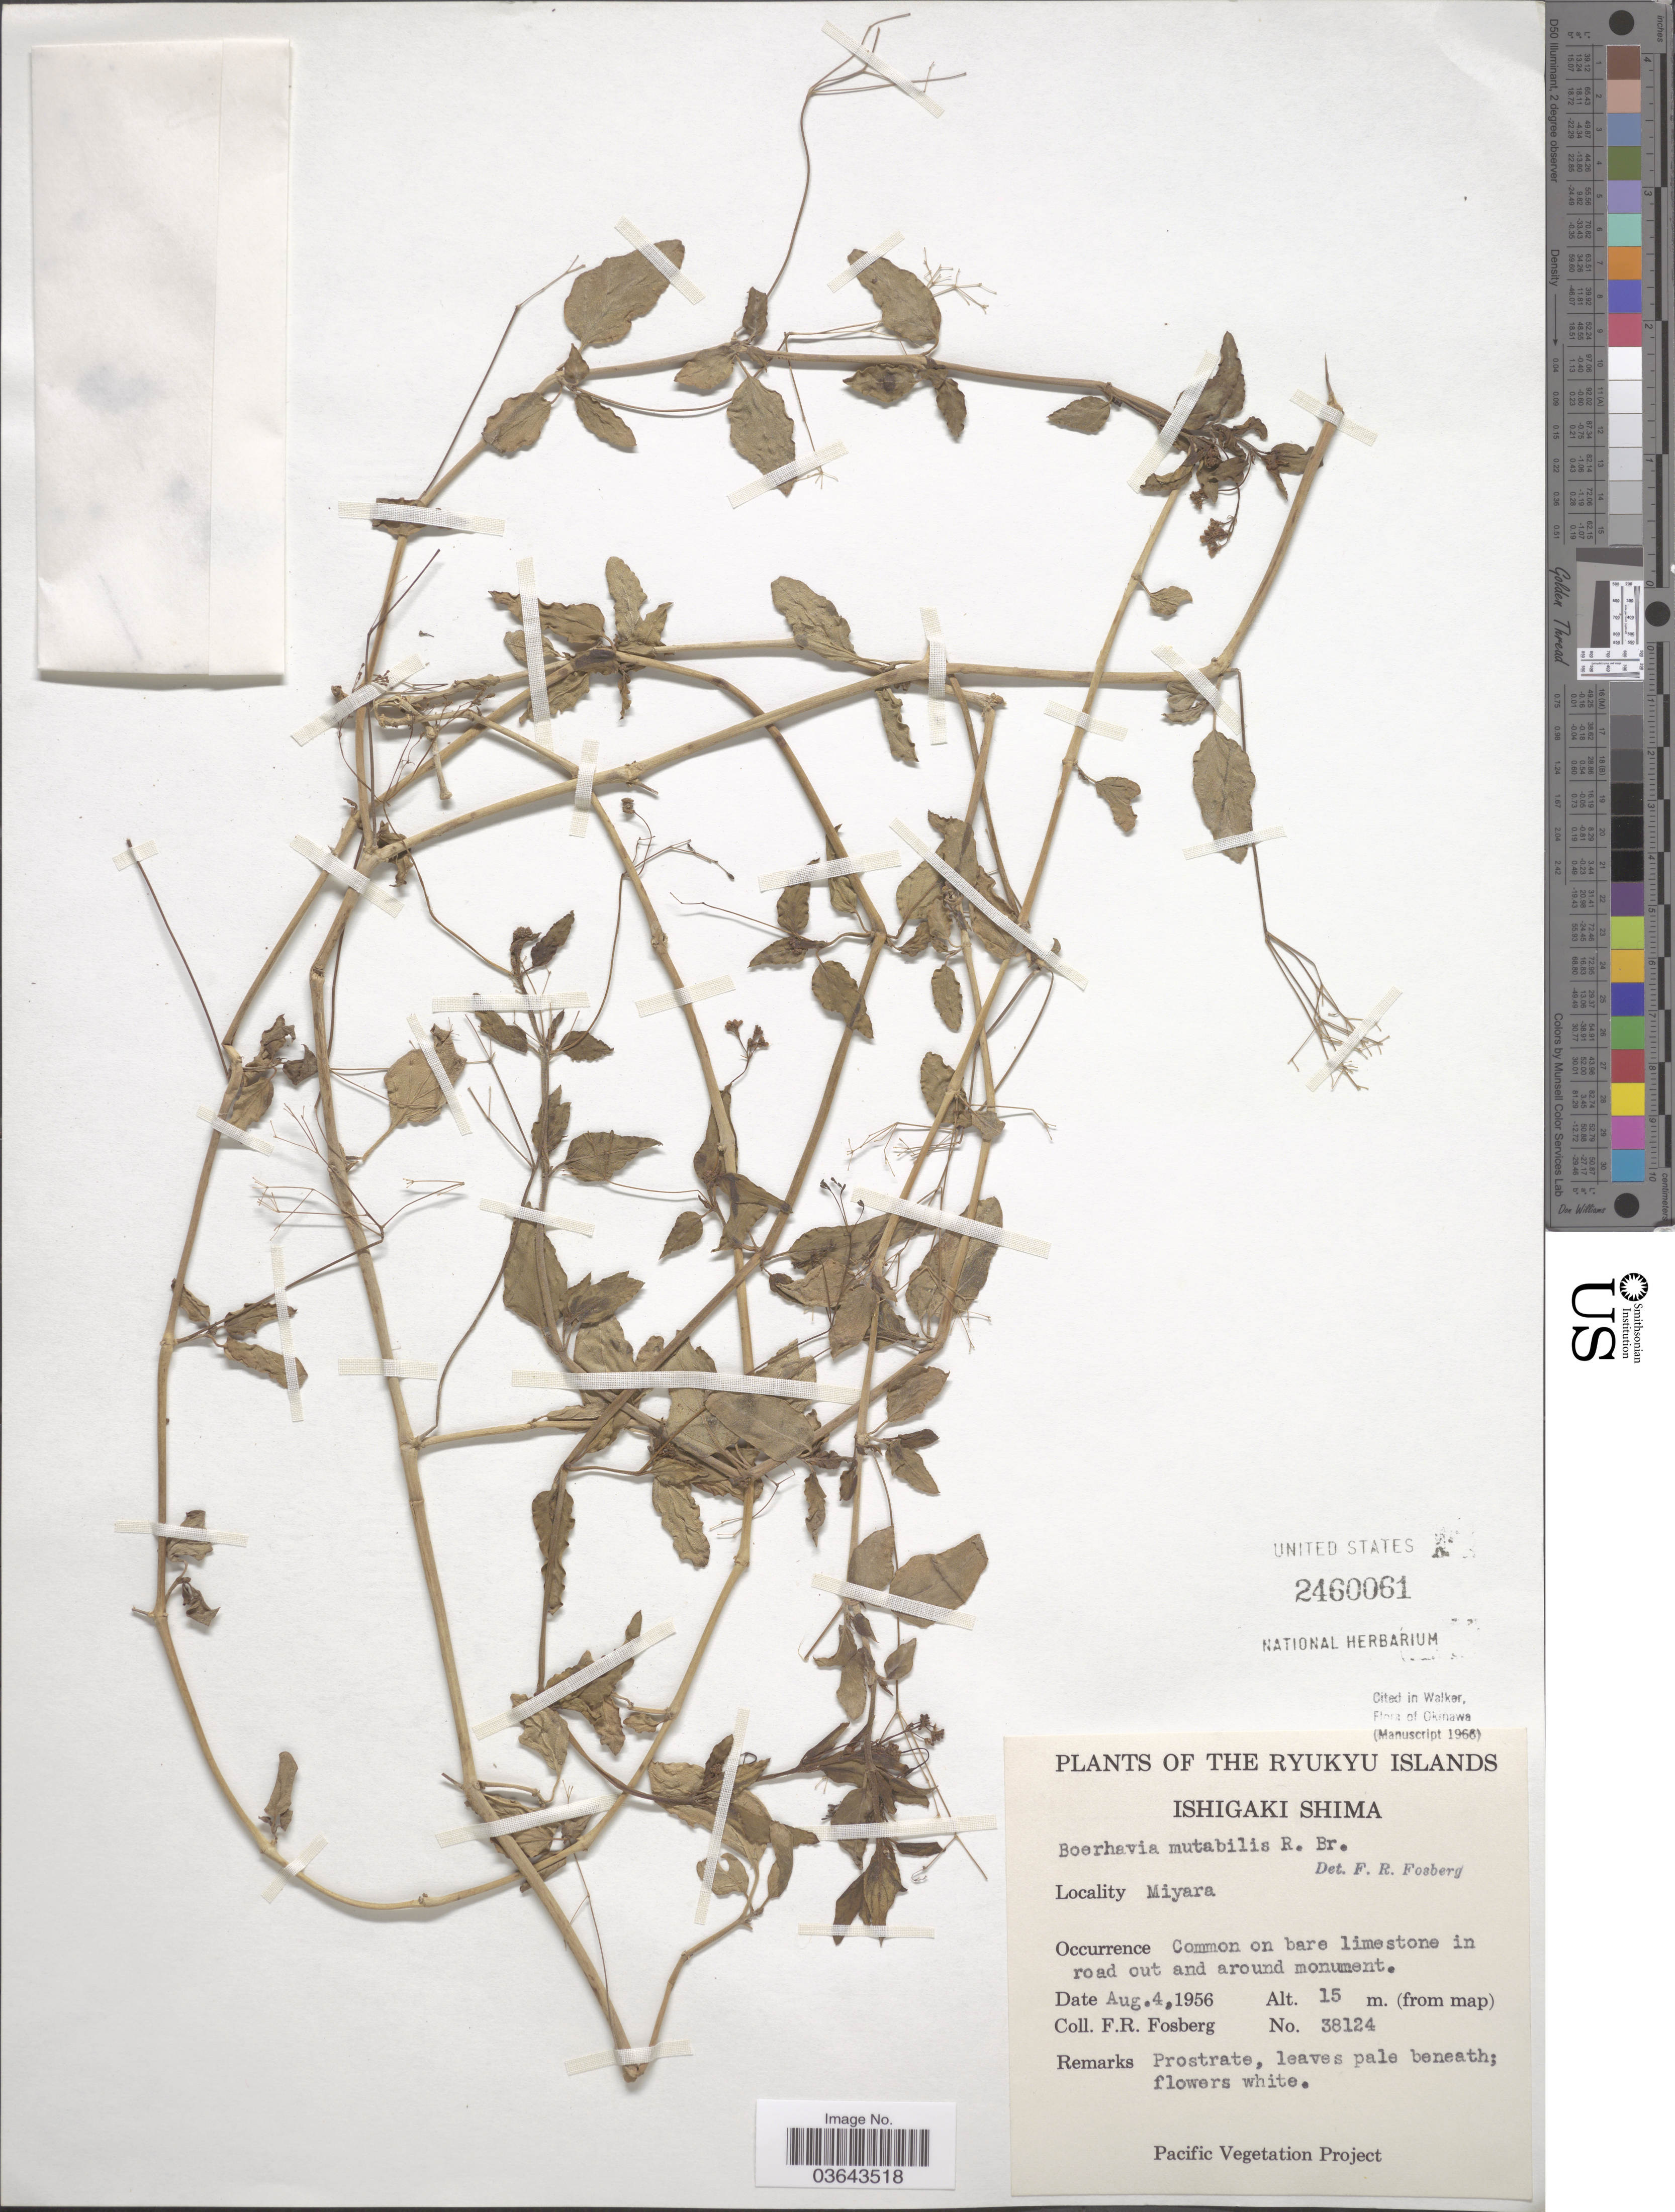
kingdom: Plantae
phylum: Tracheophyta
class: Magnoliopsida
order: Caryophyllales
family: Nyctaginaceae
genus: Boerhavia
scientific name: Boerhavia repens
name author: L.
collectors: F. R. Fosberg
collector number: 38124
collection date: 1956-08-04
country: Japan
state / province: Okinawa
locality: The Ryukyu Islands. Ishigaki Shima. Miyara.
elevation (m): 15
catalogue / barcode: US 2460061